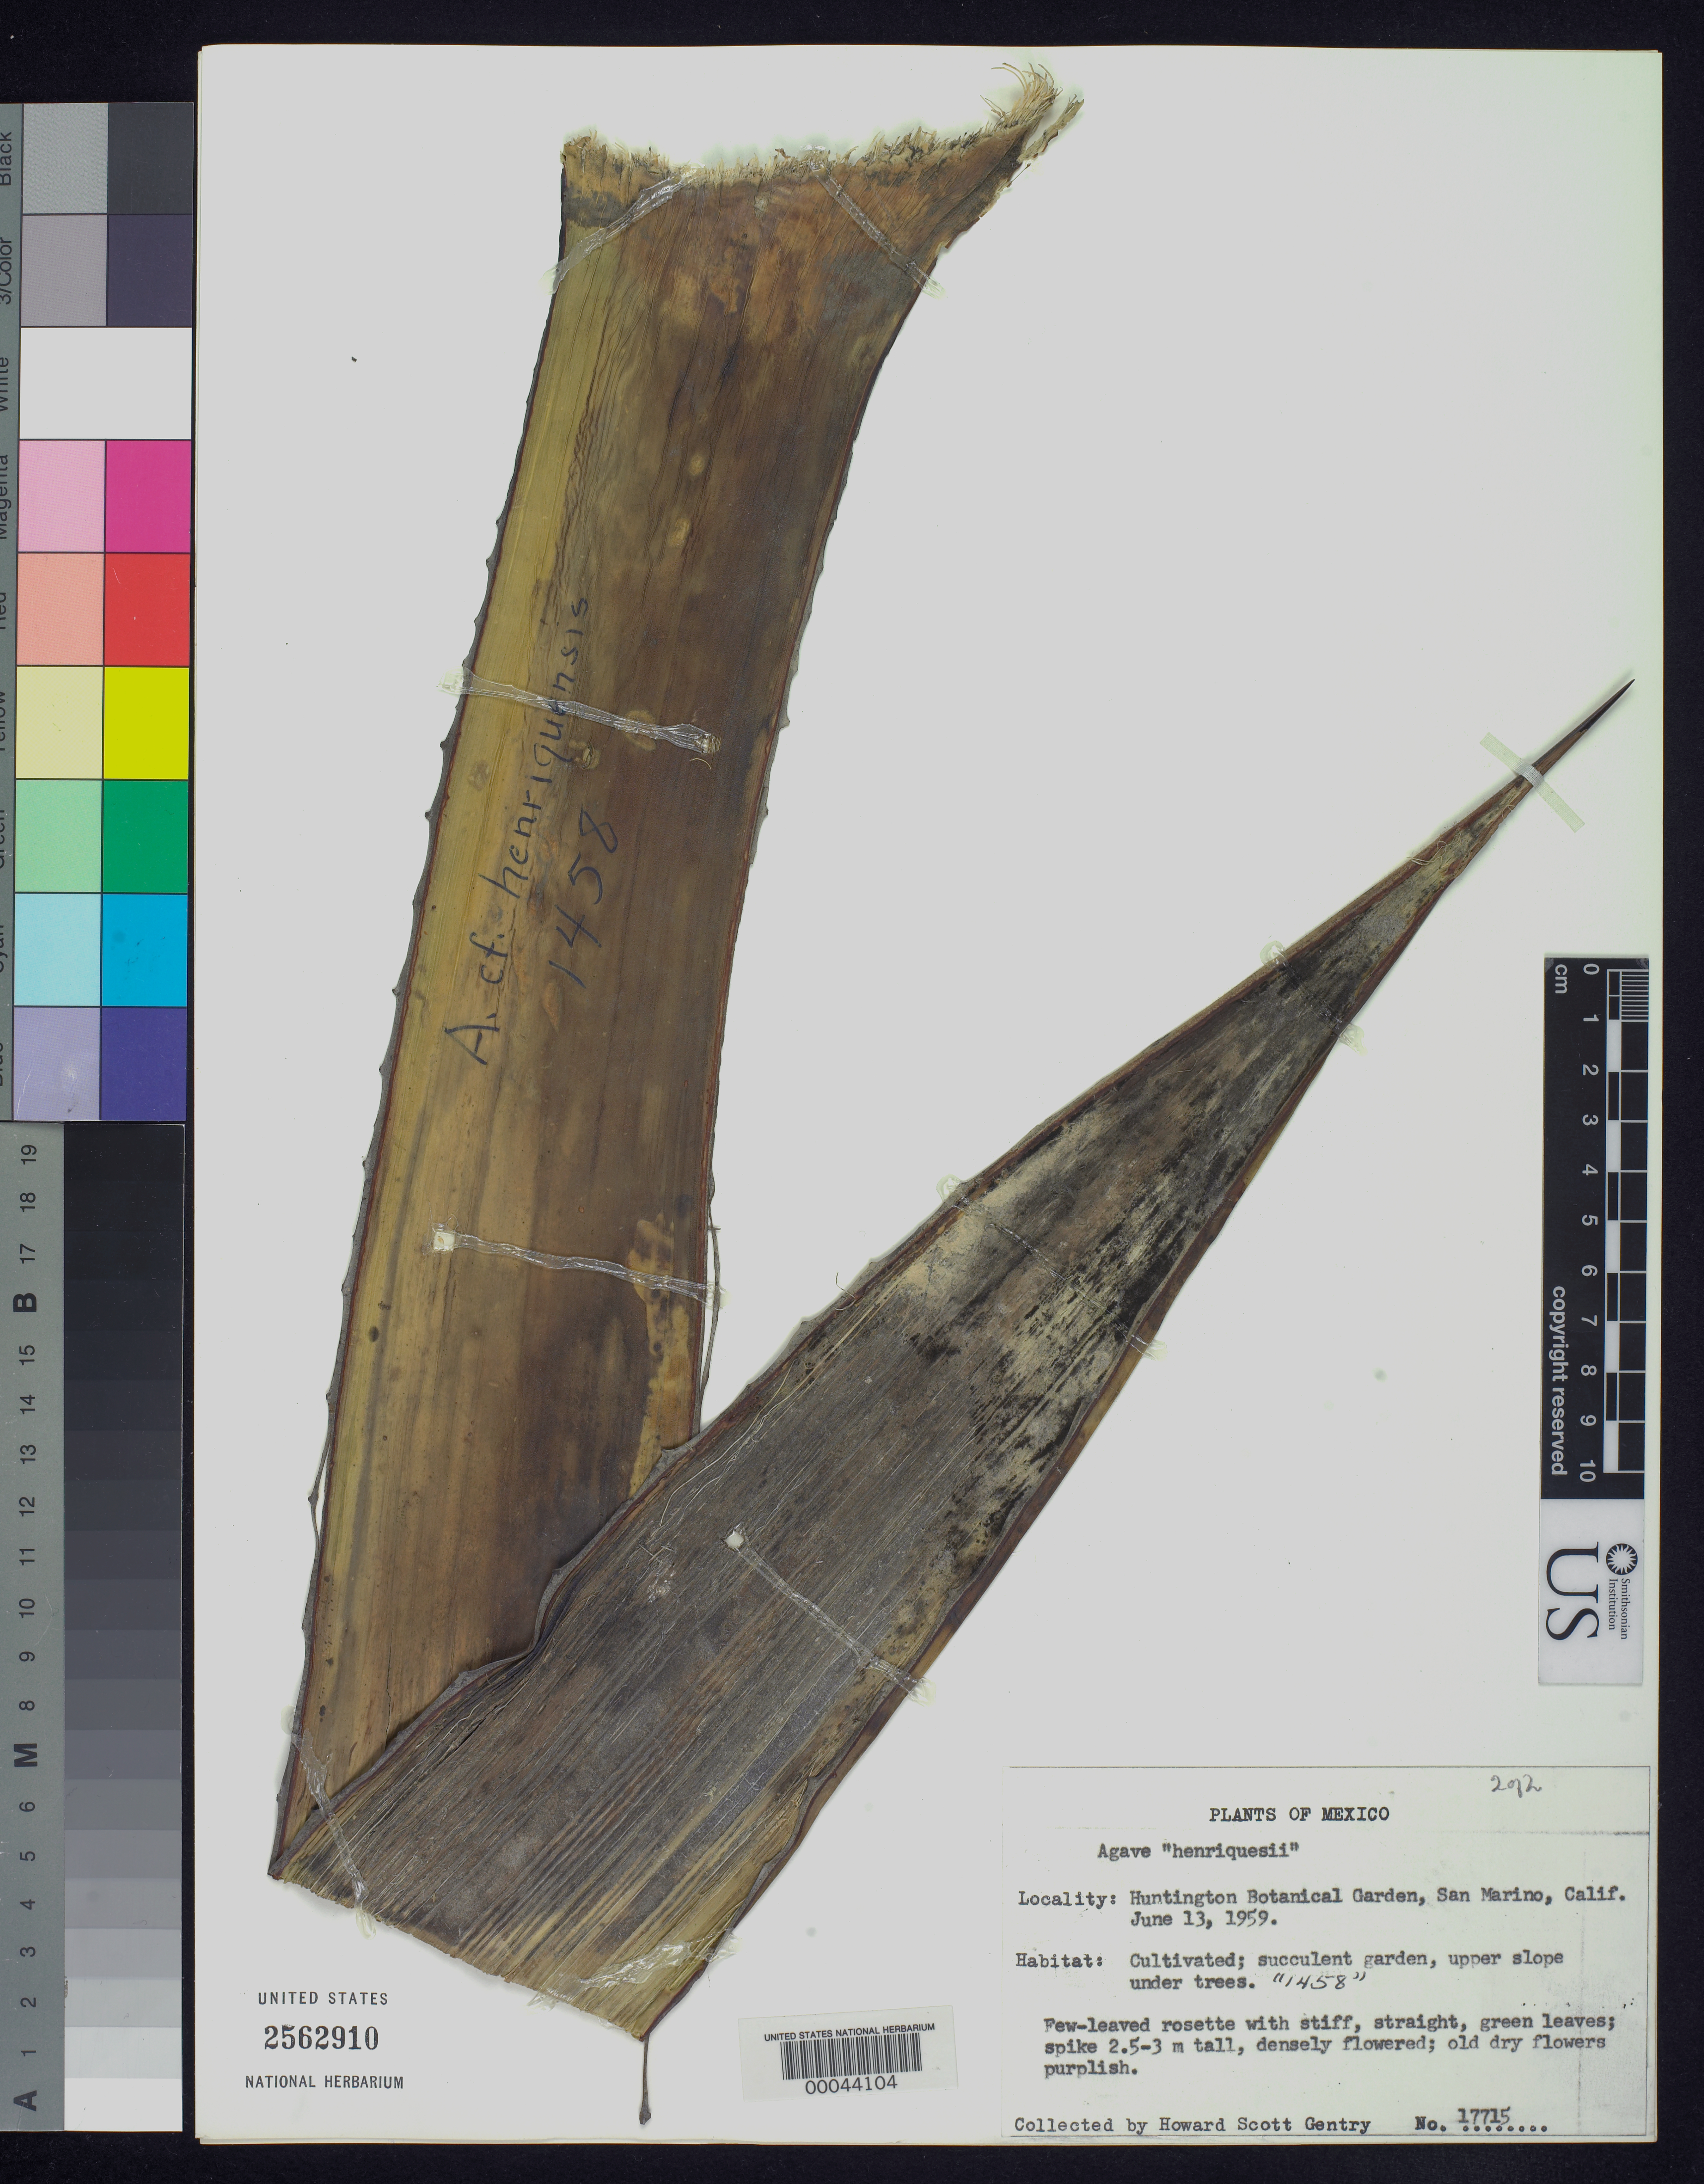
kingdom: Plantae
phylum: Tracheophyta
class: Liliopsida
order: Asparagales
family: Asparagaceae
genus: Agave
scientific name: Agave henriquesii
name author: Baker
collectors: H. S. Gentry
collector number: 17715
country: Mexico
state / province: Sonora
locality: Sierra Tecurahui, SE of Sonora.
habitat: In succulent garden, upper slope under trees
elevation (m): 610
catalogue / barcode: US 2562910